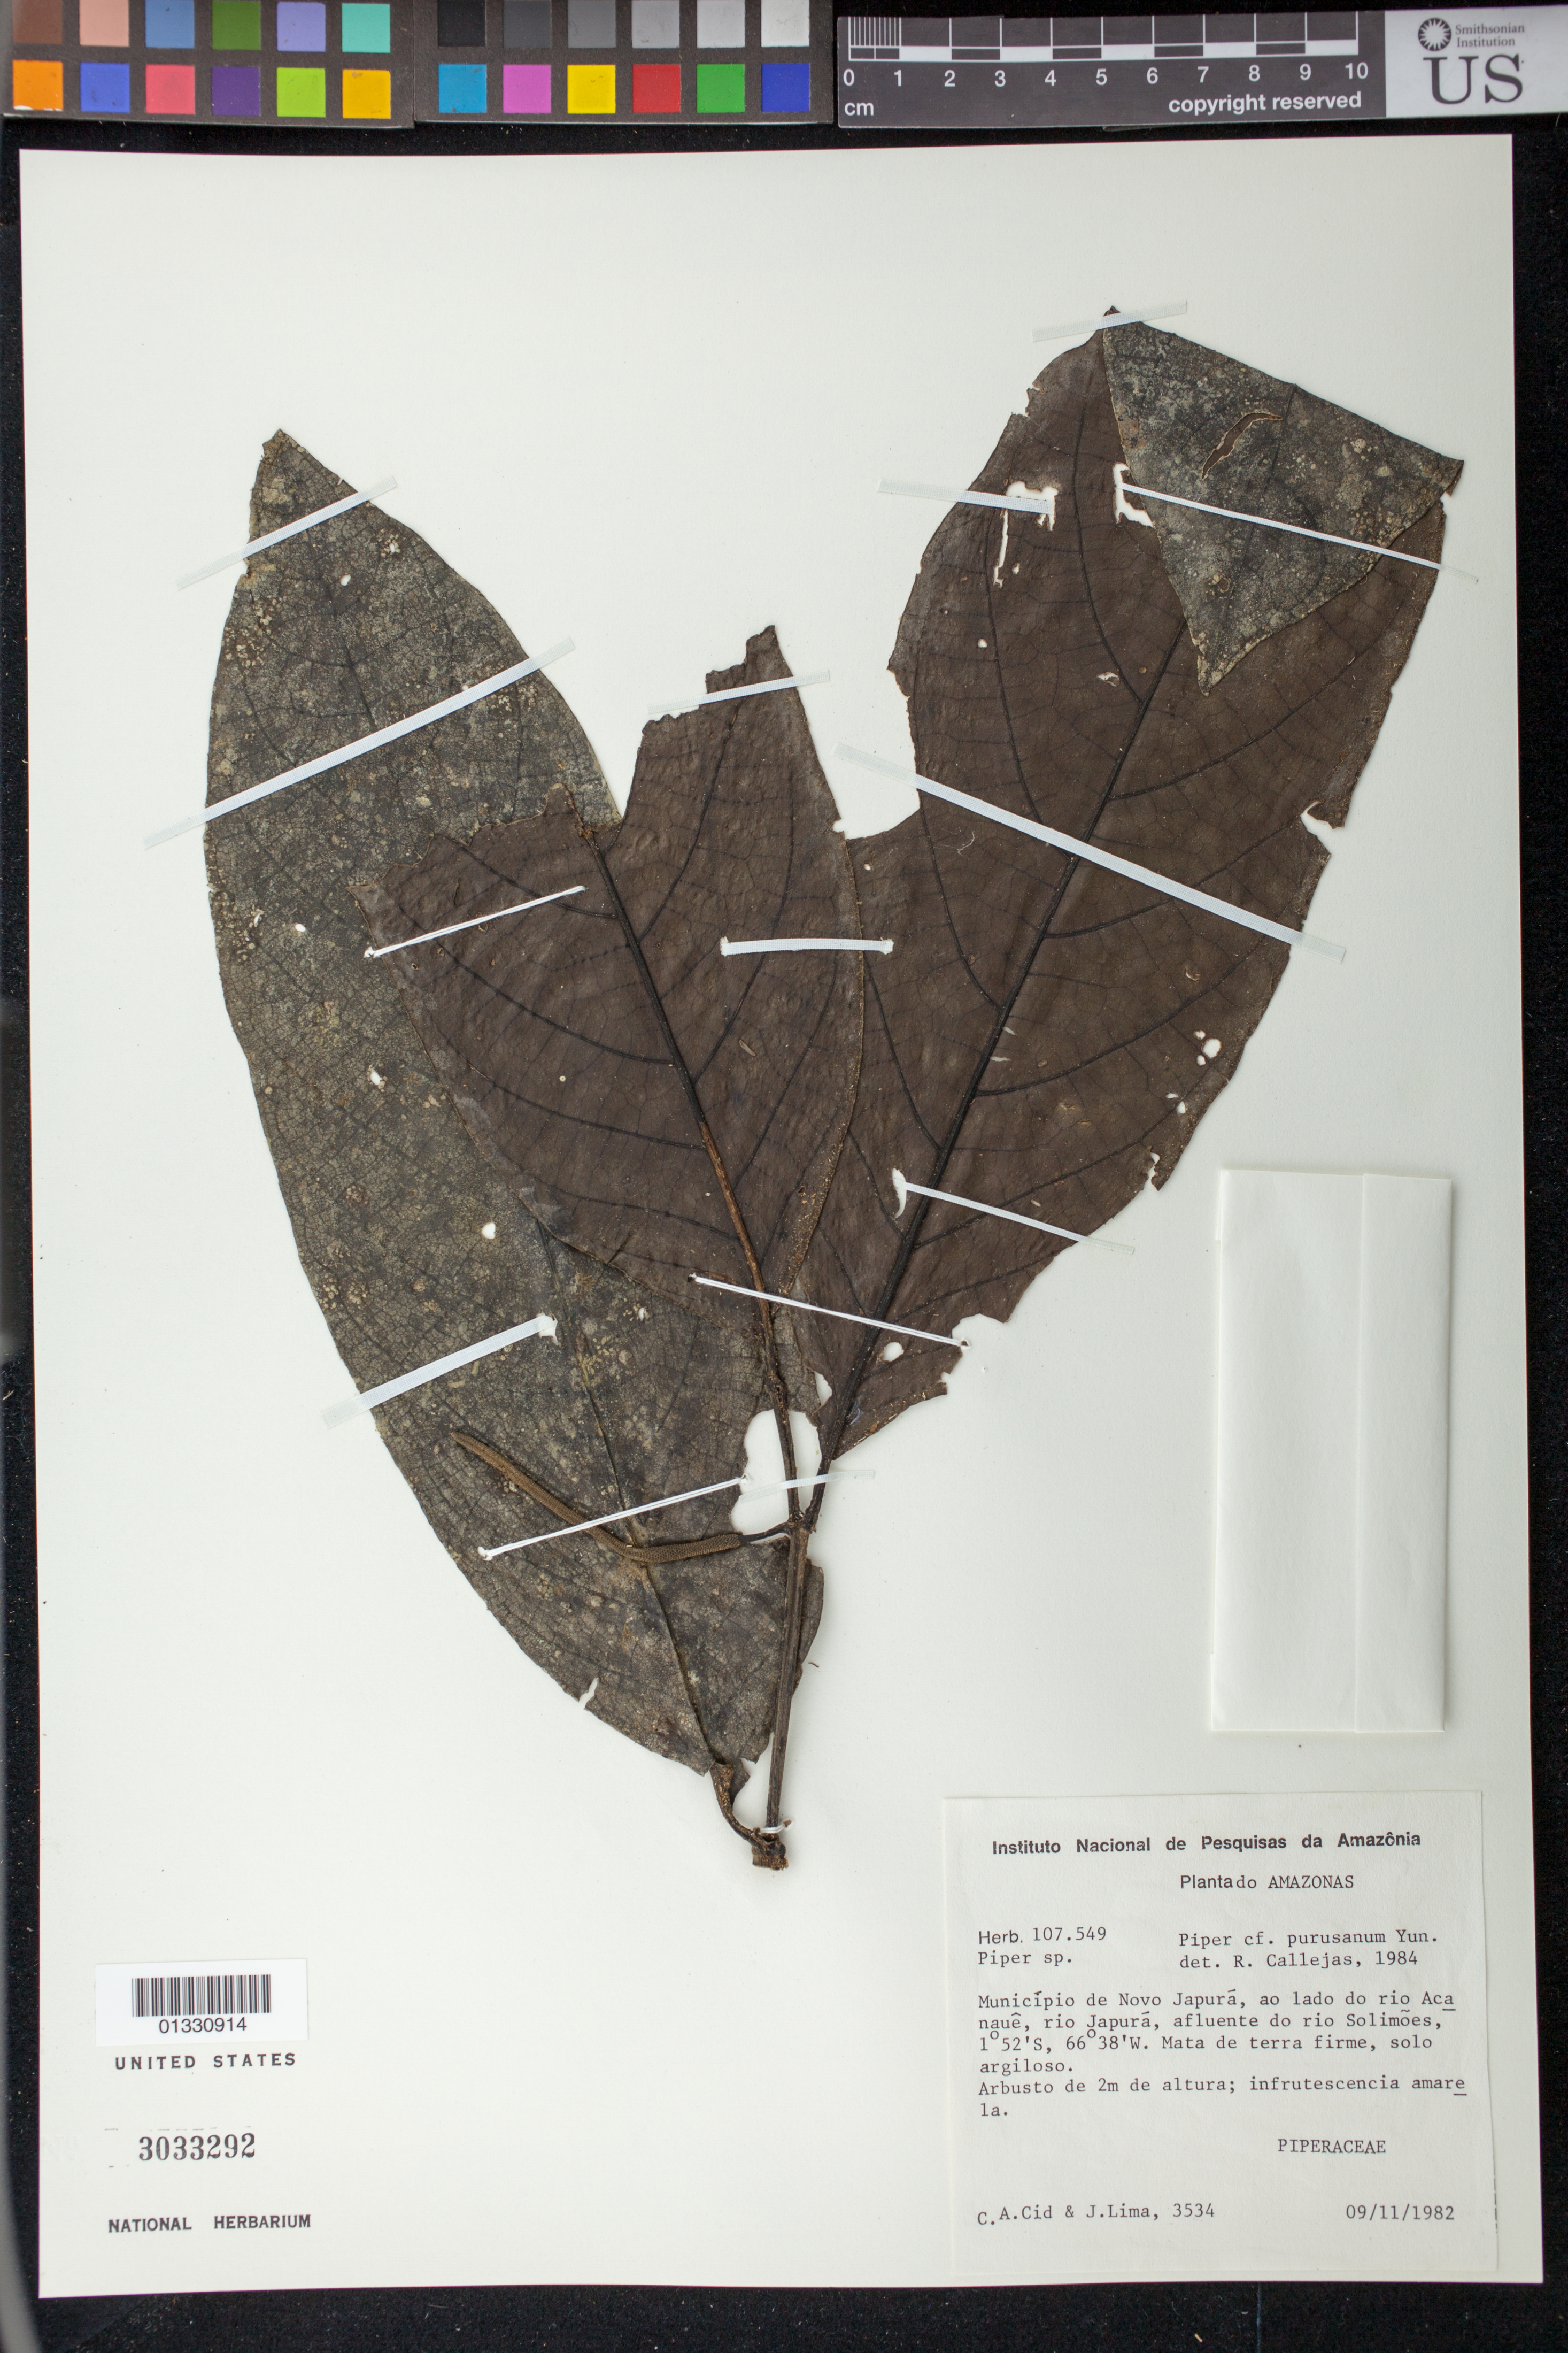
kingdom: Plantae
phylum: Tracheophyta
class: Magnoliopsida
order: Piperales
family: Piperaceae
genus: Piper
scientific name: Piper purusanum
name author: Yunck.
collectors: C. A. Cid Ferreira & J. Lima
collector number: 3534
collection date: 1982-11-09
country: Brazil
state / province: Amazonas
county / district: Japurá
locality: Novo Japurá, ao lado do rio Acanauê, rio Japurá, afluente do rio Solimões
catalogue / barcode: US 3033292